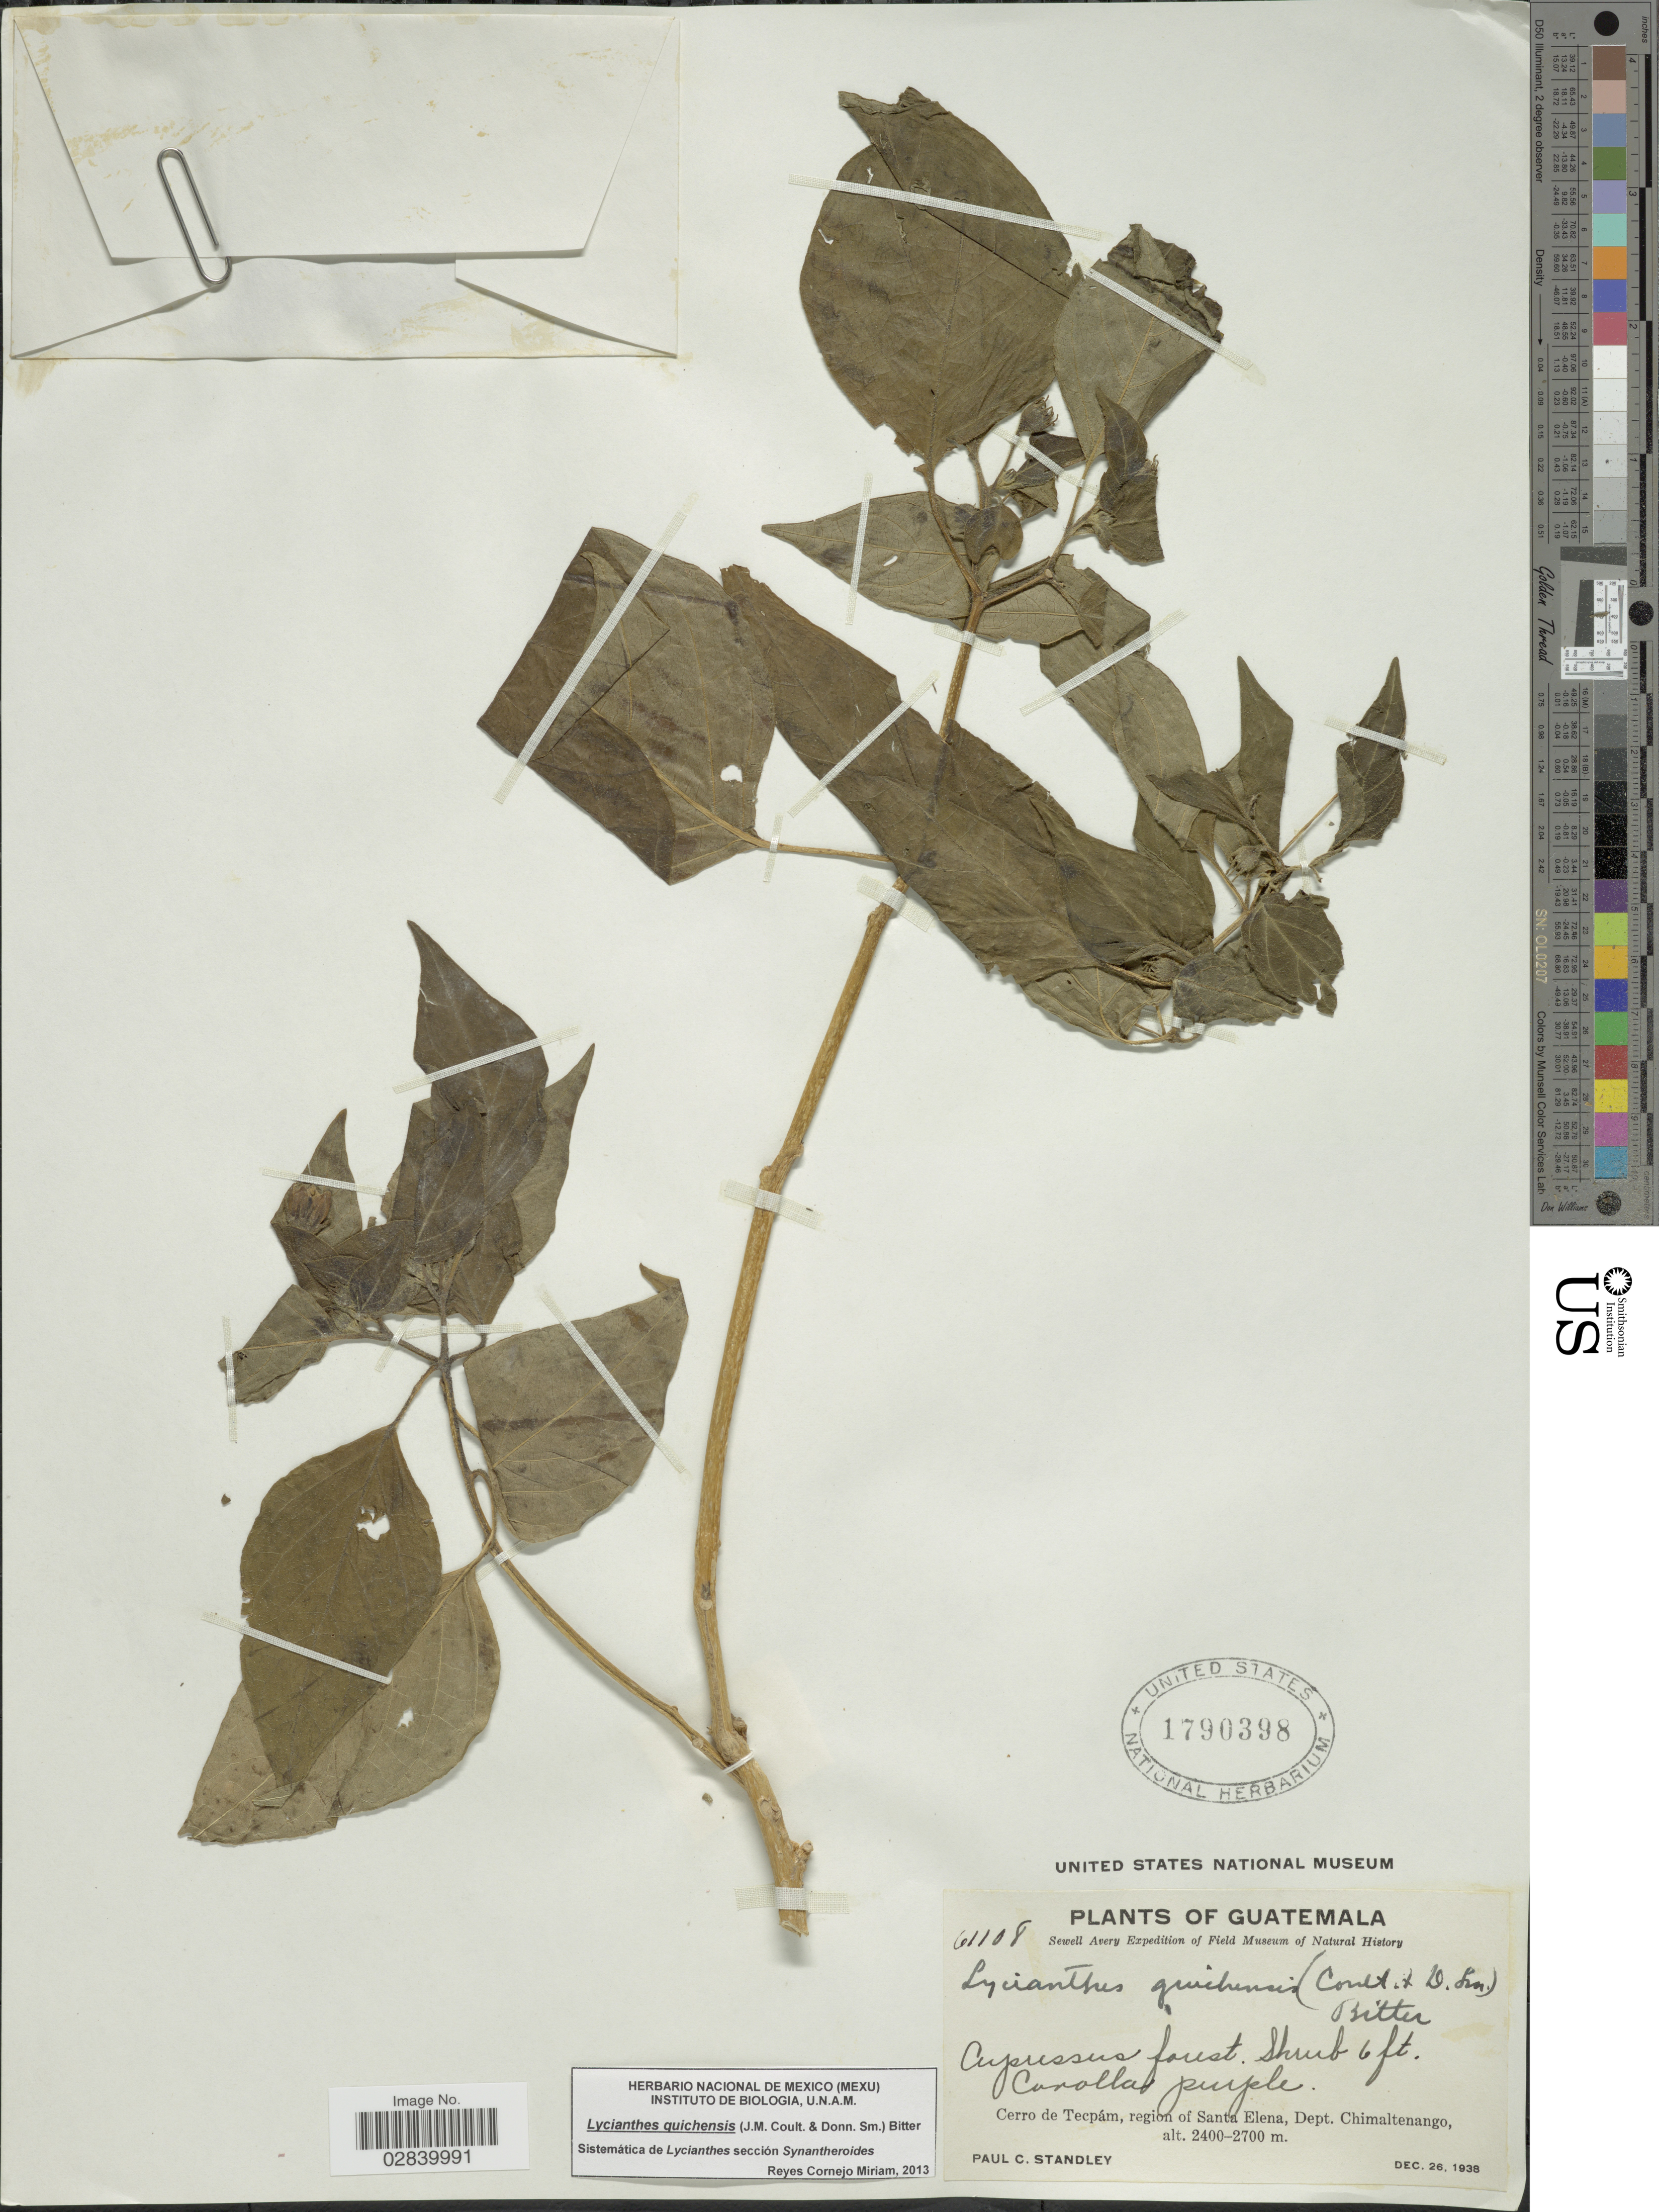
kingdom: Plantae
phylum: Tracheophyta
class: Magnoliopsida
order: Solanales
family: Solanaceae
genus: Lycianthes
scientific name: Lycianthes quichensis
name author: (J.M. Coult. & Donn. Sm.) Bitter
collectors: P. C. Standley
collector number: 61108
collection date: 1938-12-26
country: Guatemala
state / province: Chimaltenango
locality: Cerro de Tecpám, region of Santa Elena, Dept. Chimaltenango.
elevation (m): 2400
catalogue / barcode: US 1790398